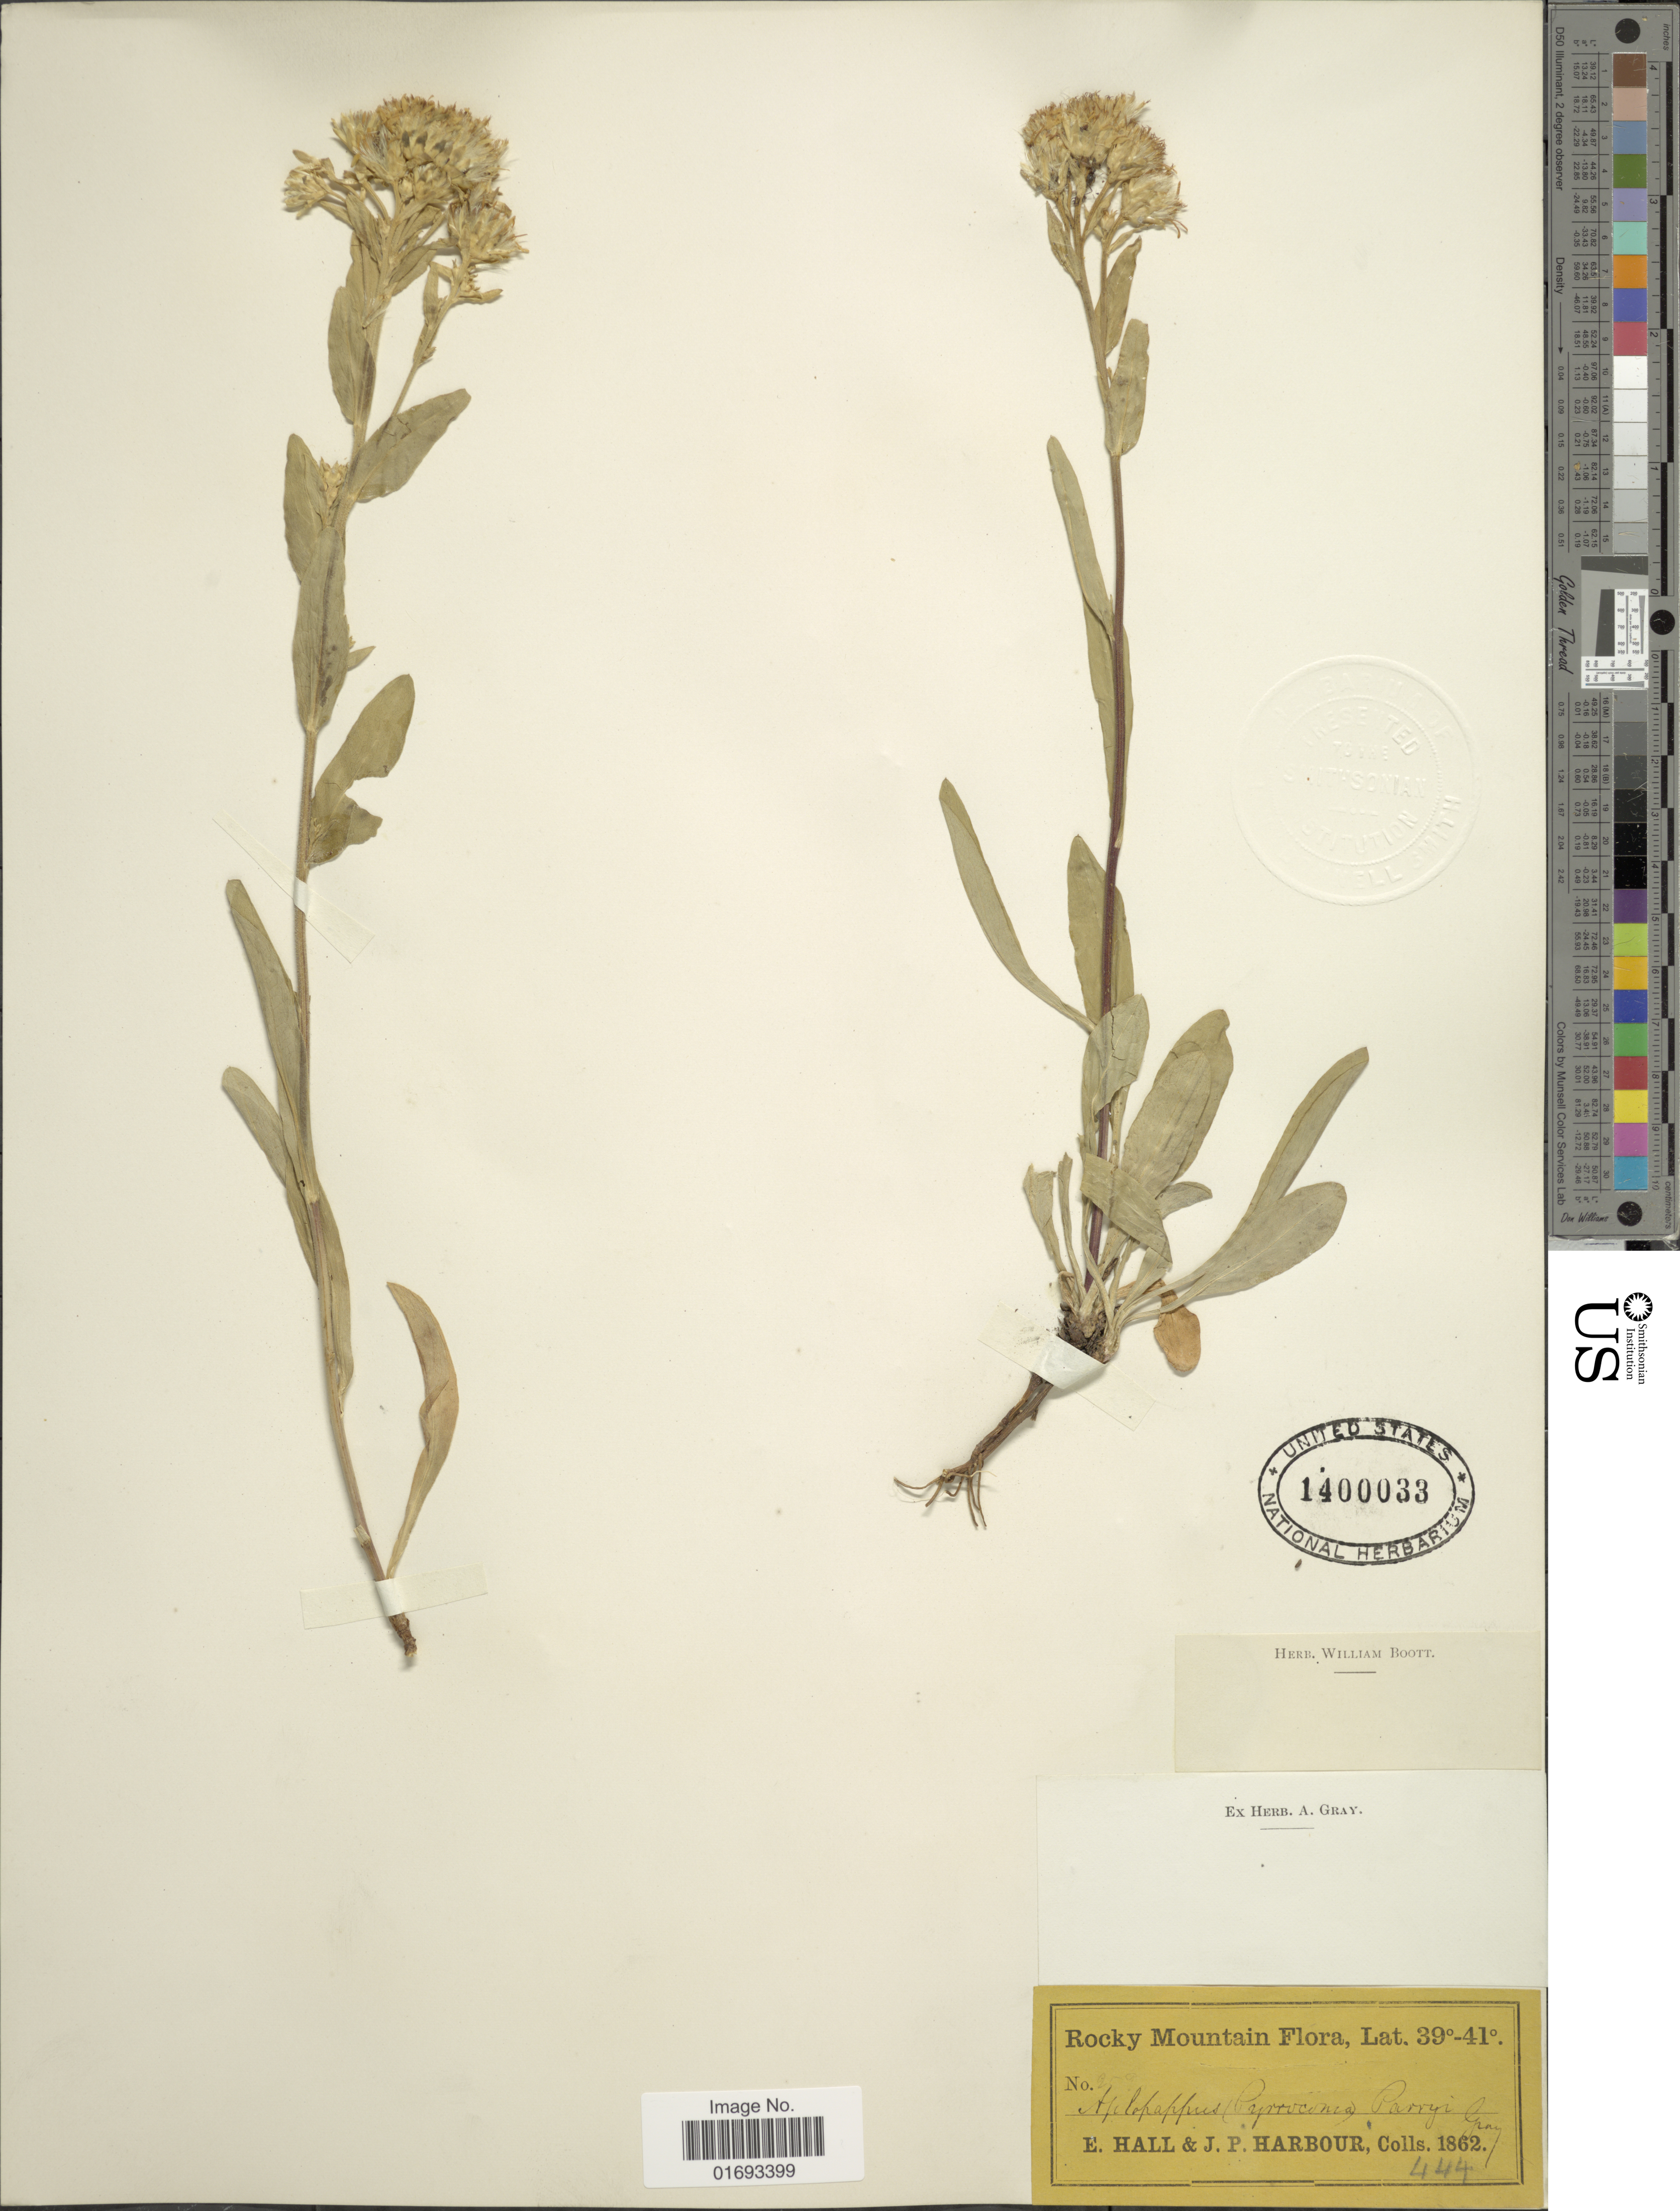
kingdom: Plantae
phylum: Tracheophyta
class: Magnoliopsida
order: Asterales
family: Asteraceae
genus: Oreochrysum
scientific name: Oreochrysum parryi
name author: (A. Gray) Rydb.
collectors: E. Hall & J. Harbour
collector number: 444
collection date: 1862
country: United States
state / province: Colorado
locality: Rocky Mtns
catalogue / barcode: US 1400033